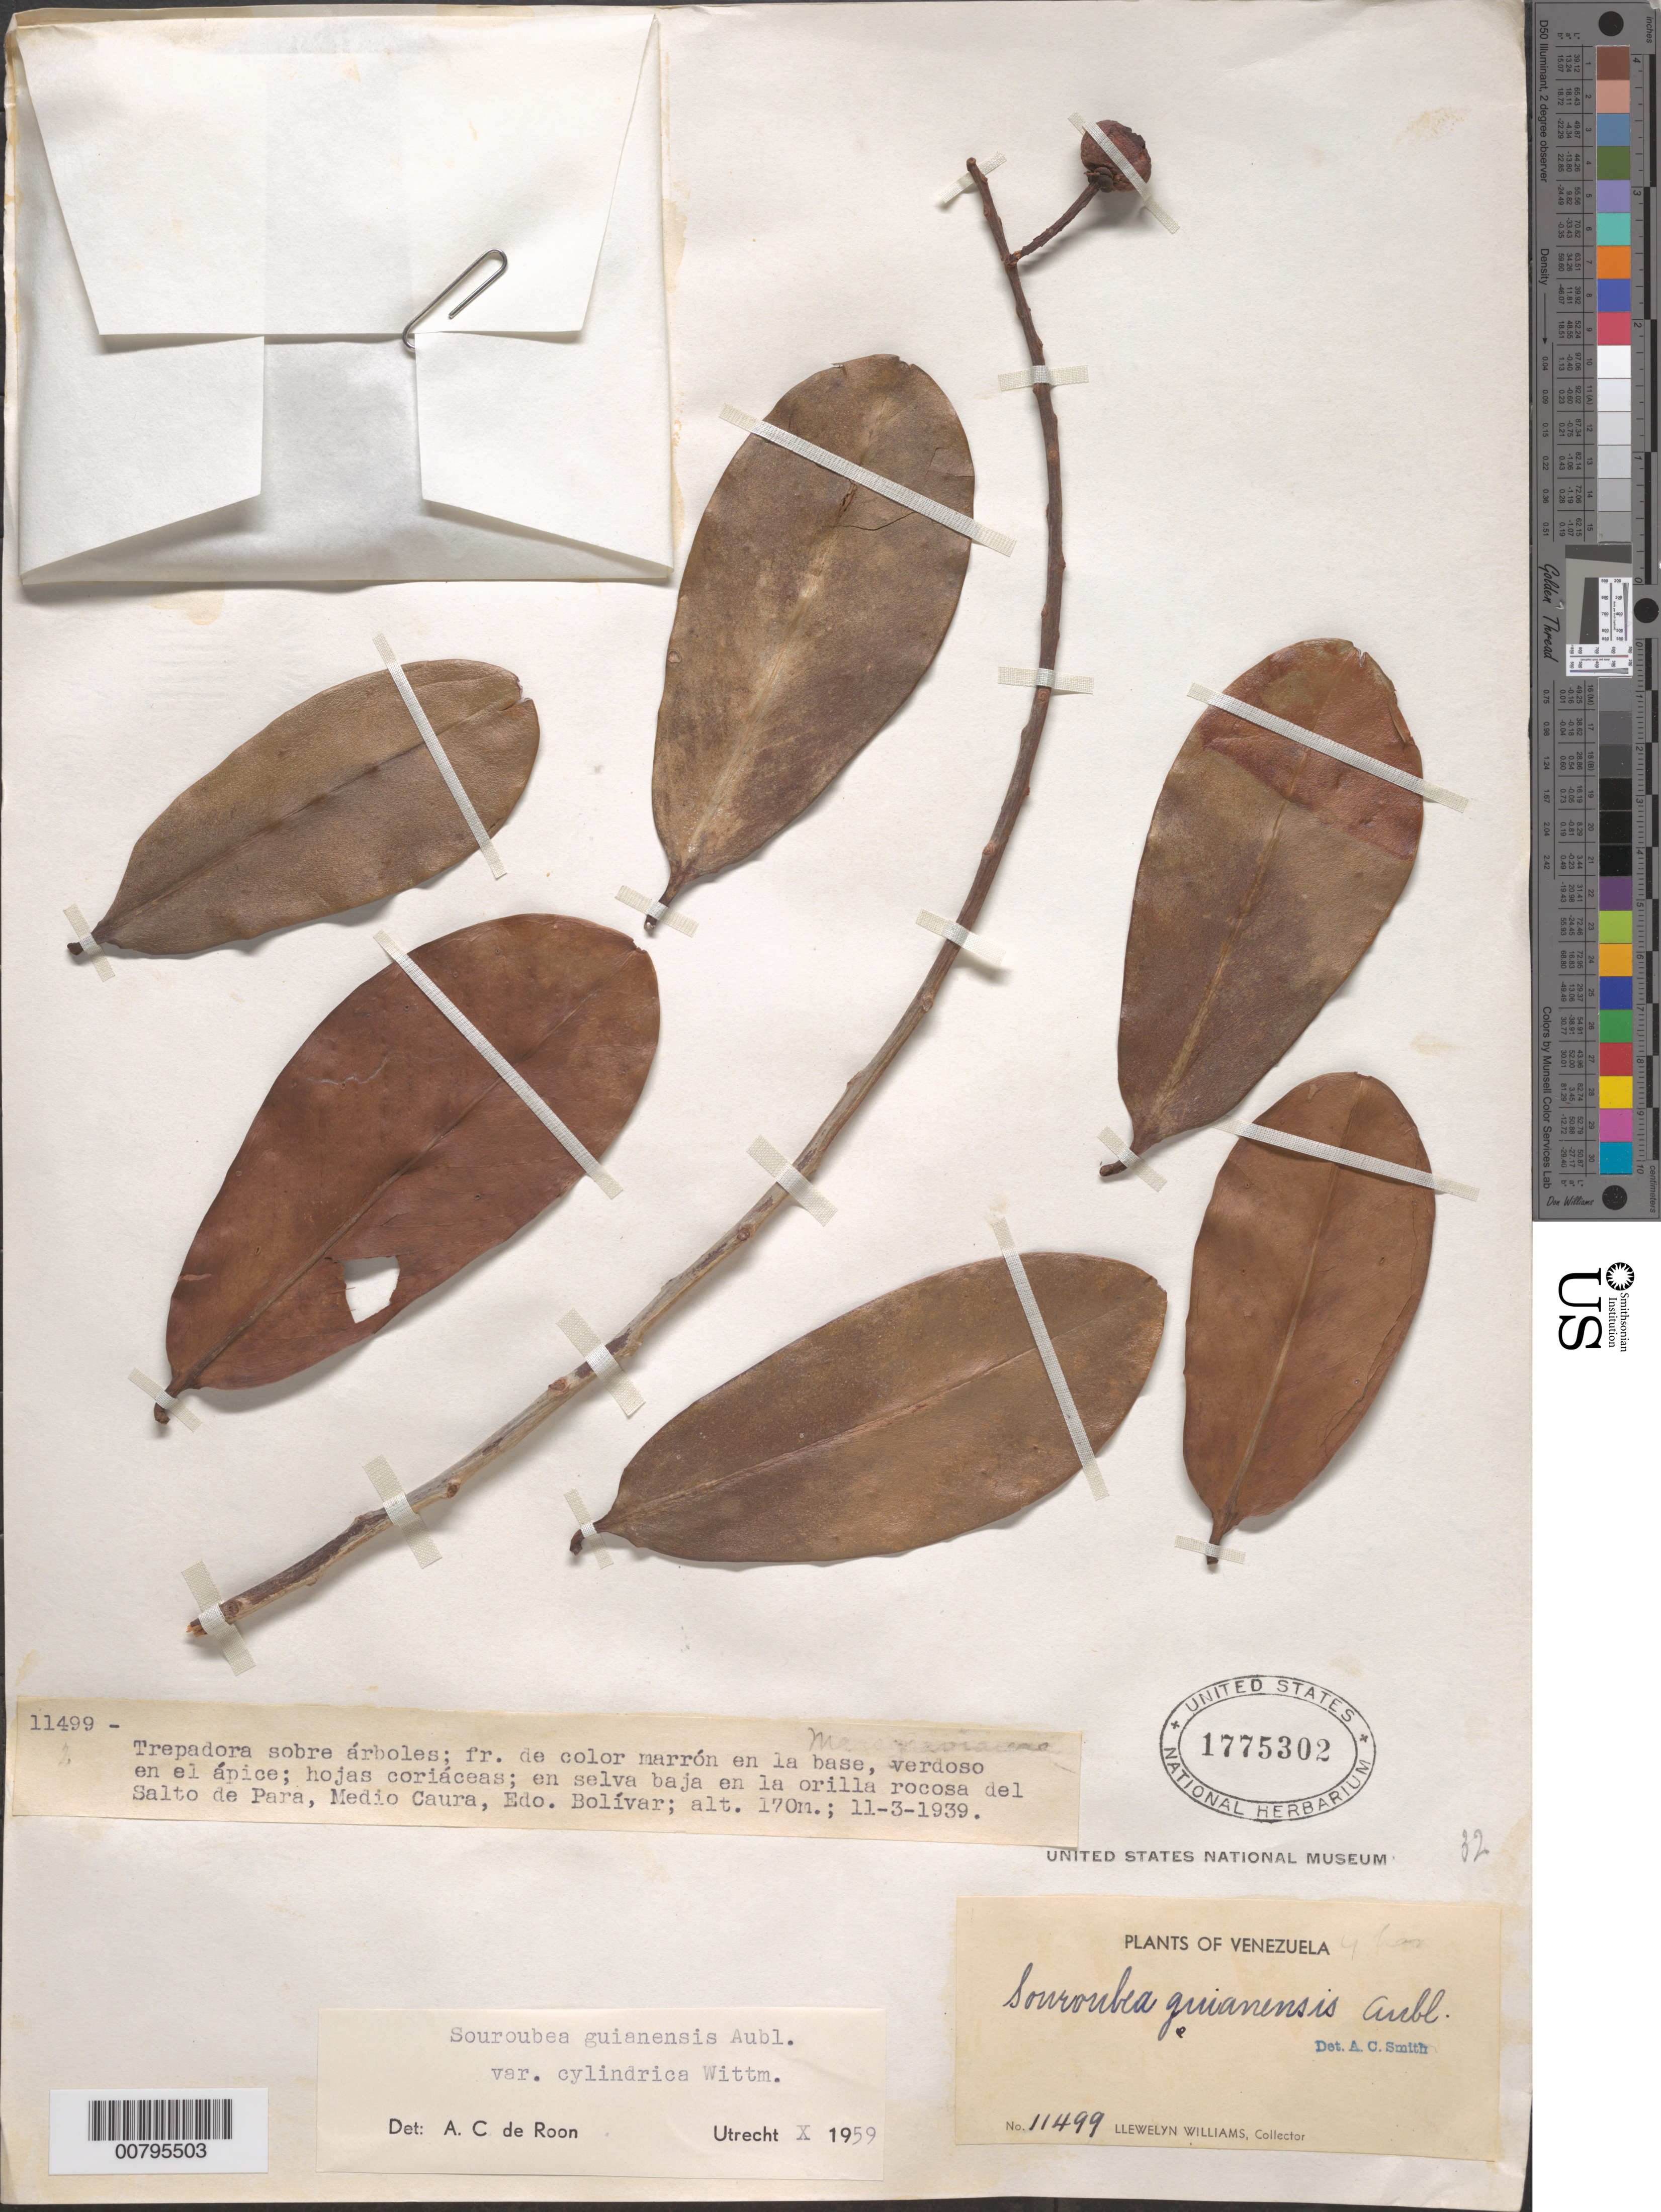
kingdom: Plantae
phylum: Tracheophyta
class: Magnoliopsida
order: Ericales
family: Marcgraviaceae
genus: Souroubea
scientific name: Souroubea guianensis var. cylindrica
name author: (Wittm.) de Roon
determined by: de Roon, A. C.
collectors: Ll. Williams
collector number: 11499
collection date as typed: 11-Mar-39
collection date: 1939-03-11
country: Venezuela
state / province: Bolívar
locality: Salto de Para, Medio Caura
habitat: Selva baja en la orilla rocosa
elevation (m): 170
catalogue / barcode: US 1775302